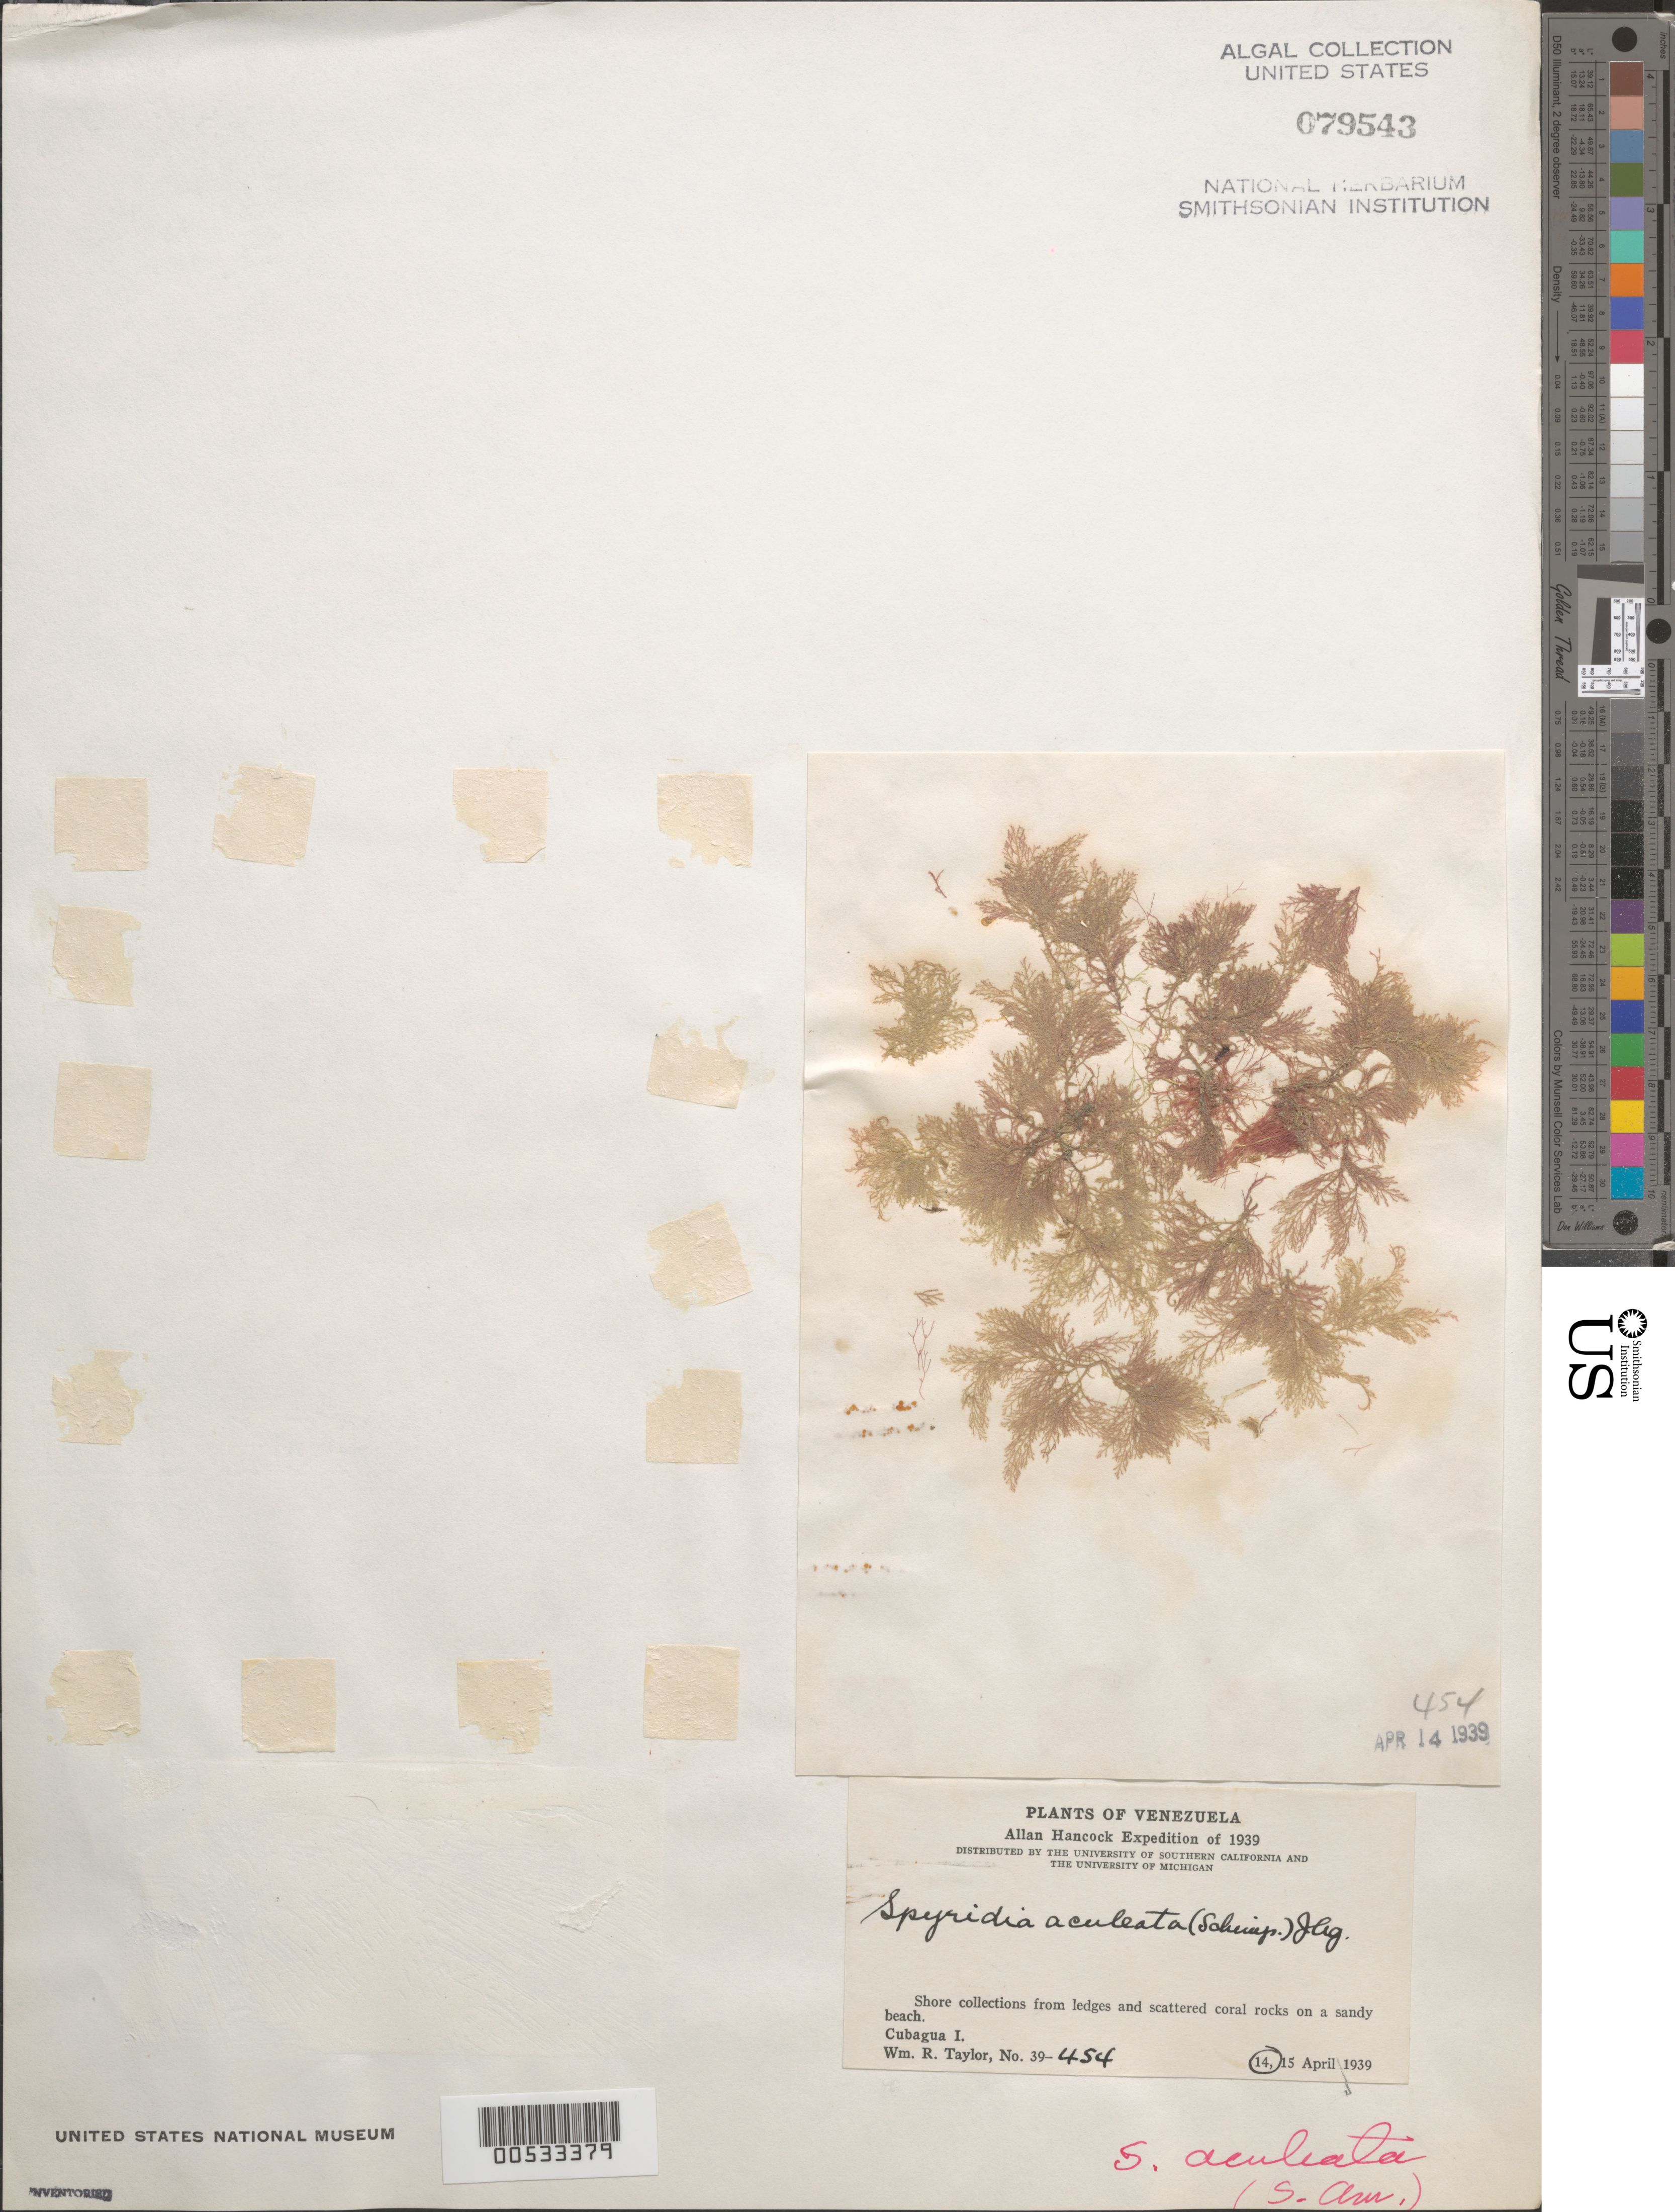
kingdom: Plantae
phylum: Rhodophyta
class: Florideophyceae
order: Ceramiales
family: Spyridiaceae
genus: Spyridia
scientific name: Spyridia aculeata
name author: (C. Agardh ex Decne.) Kütz.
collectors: W. R. Taylor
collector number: WRT 39-454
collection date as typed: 14 Apr 1939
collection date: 1939-04-14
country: Venezuela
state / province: Nueva Esparta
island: Cubagua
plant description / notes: Allan Hancock Expedition of 1939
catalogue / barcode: US 79543